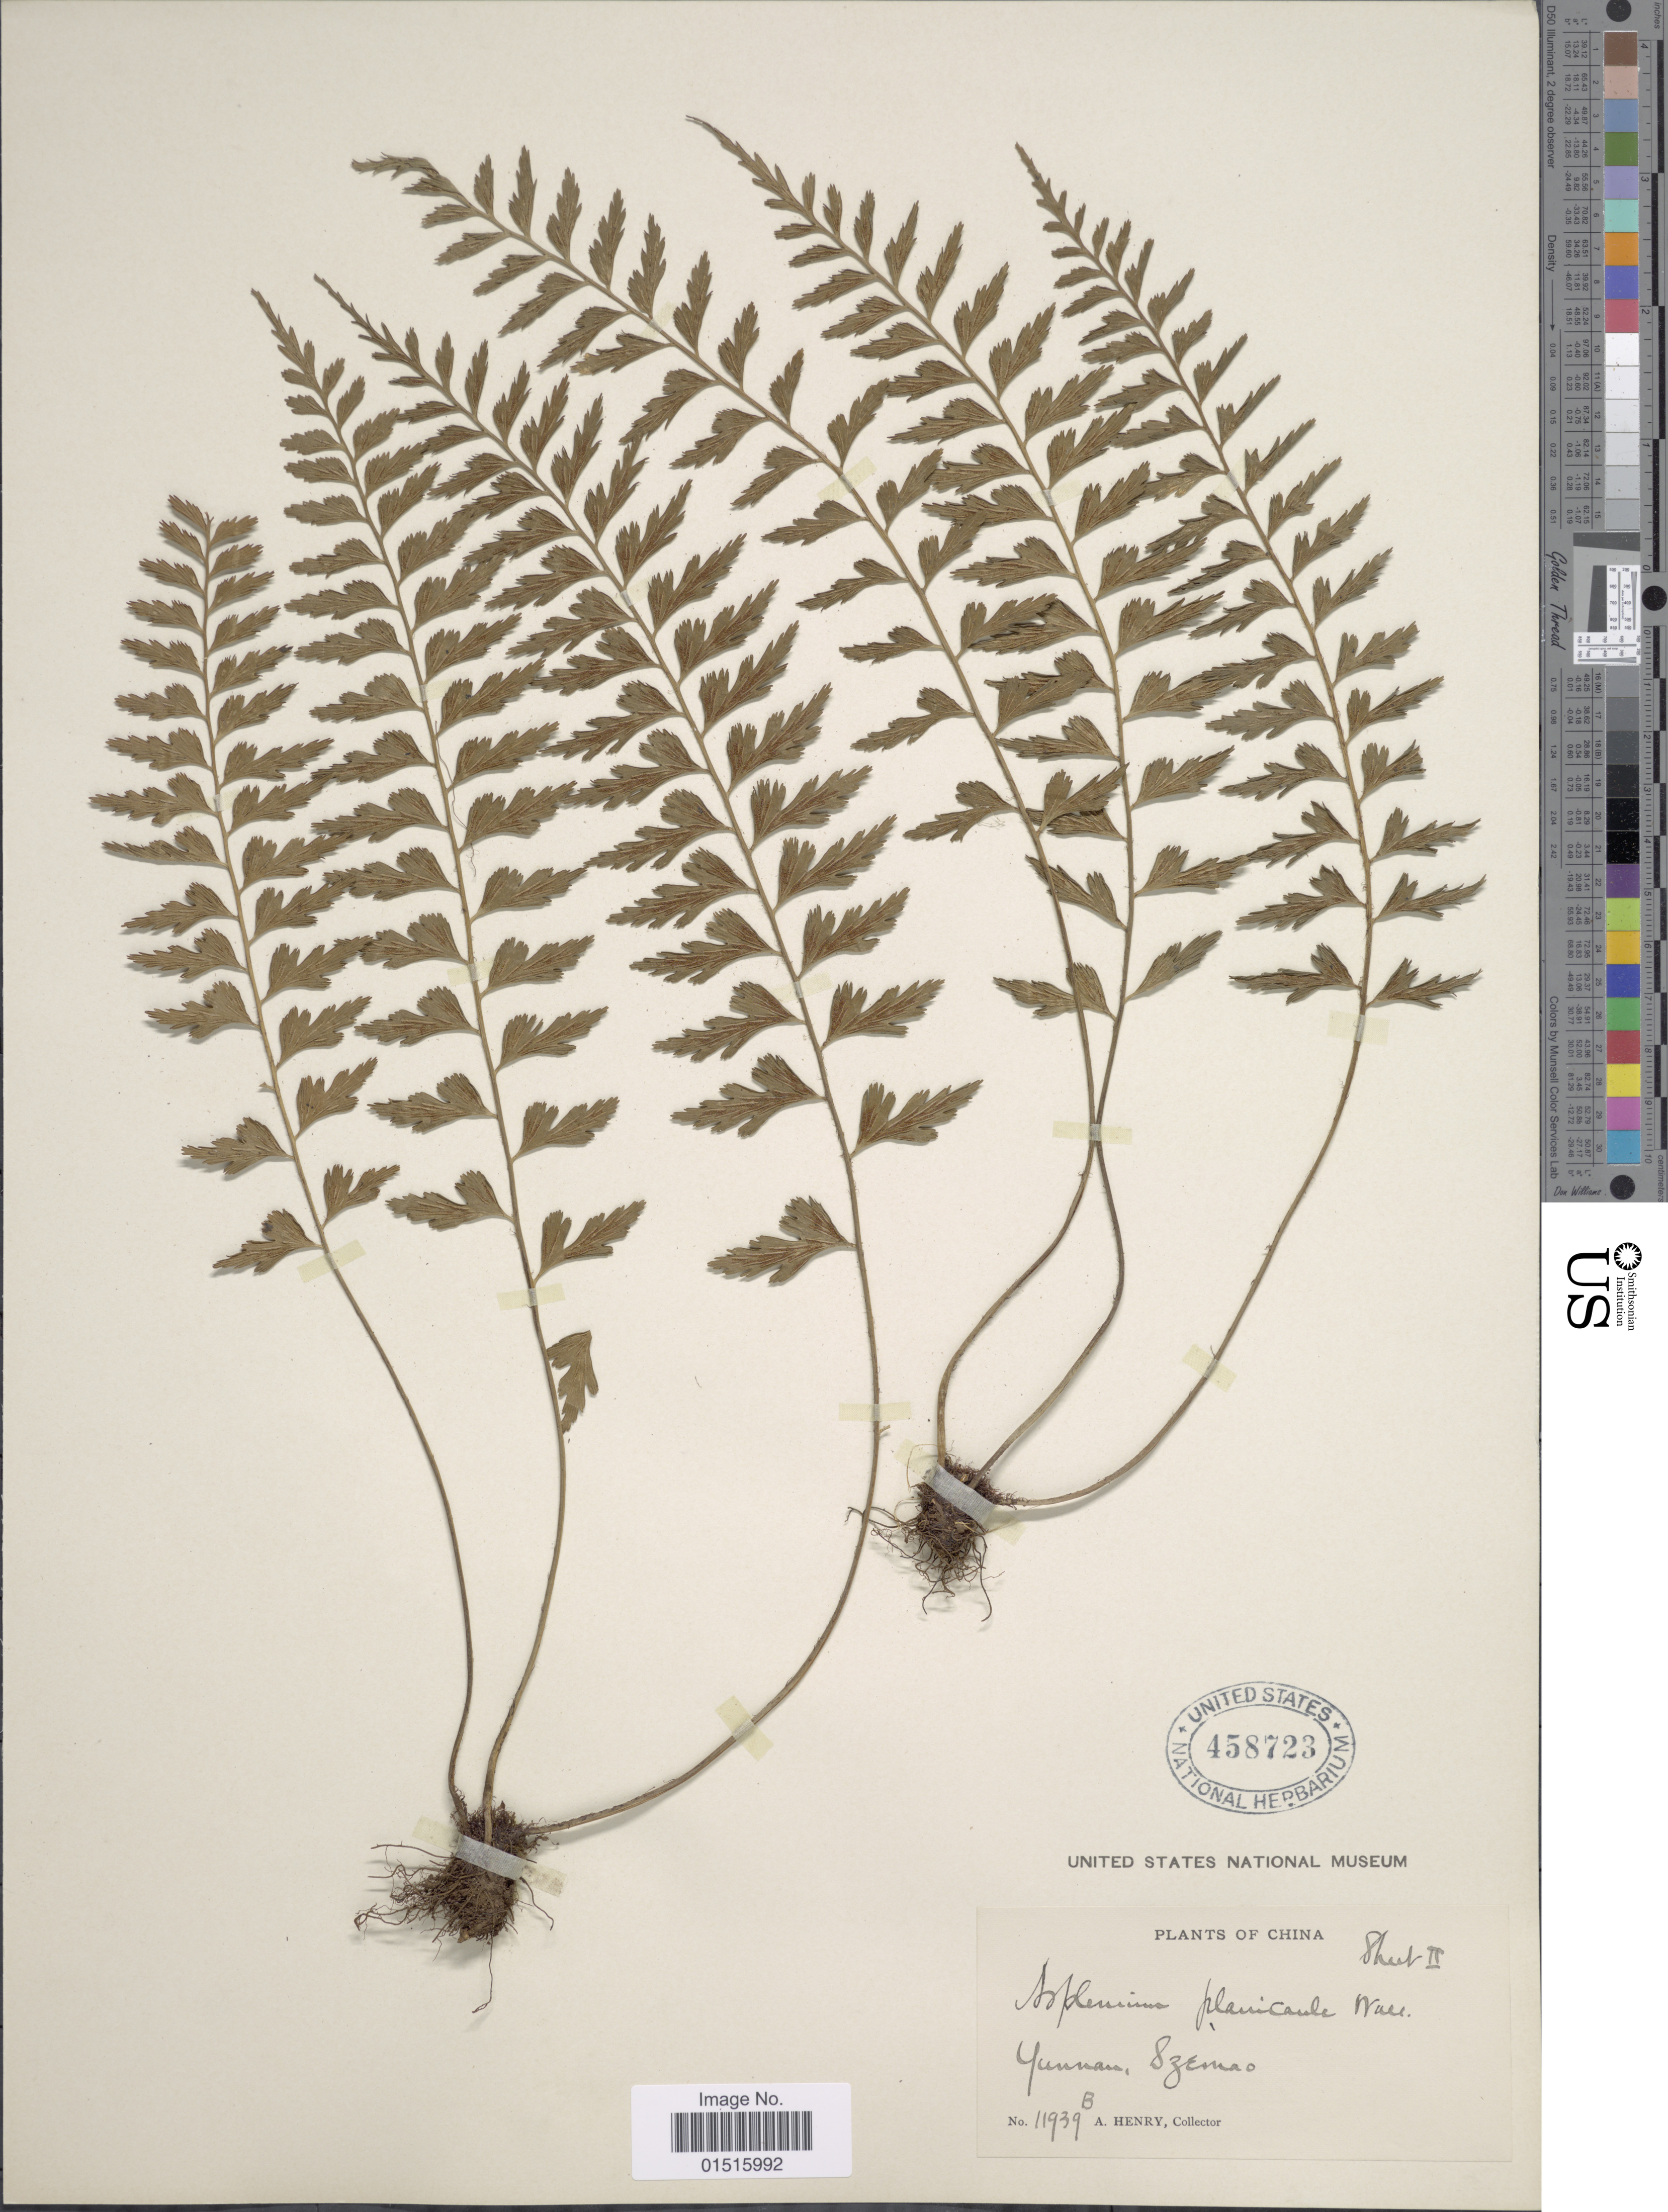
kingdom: Plantae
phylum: Tracheophyta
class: Polypodiopsida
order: Polypodiales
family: Aspleniaceae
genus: Asplenium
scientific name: Asplenium yoshinagae var. planicaule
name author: (Wall. ex Mett.) C.V. Morton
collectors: A. Henry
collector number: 11939 B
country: China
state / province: Yunnan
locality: Szemao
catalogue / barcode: US 458723